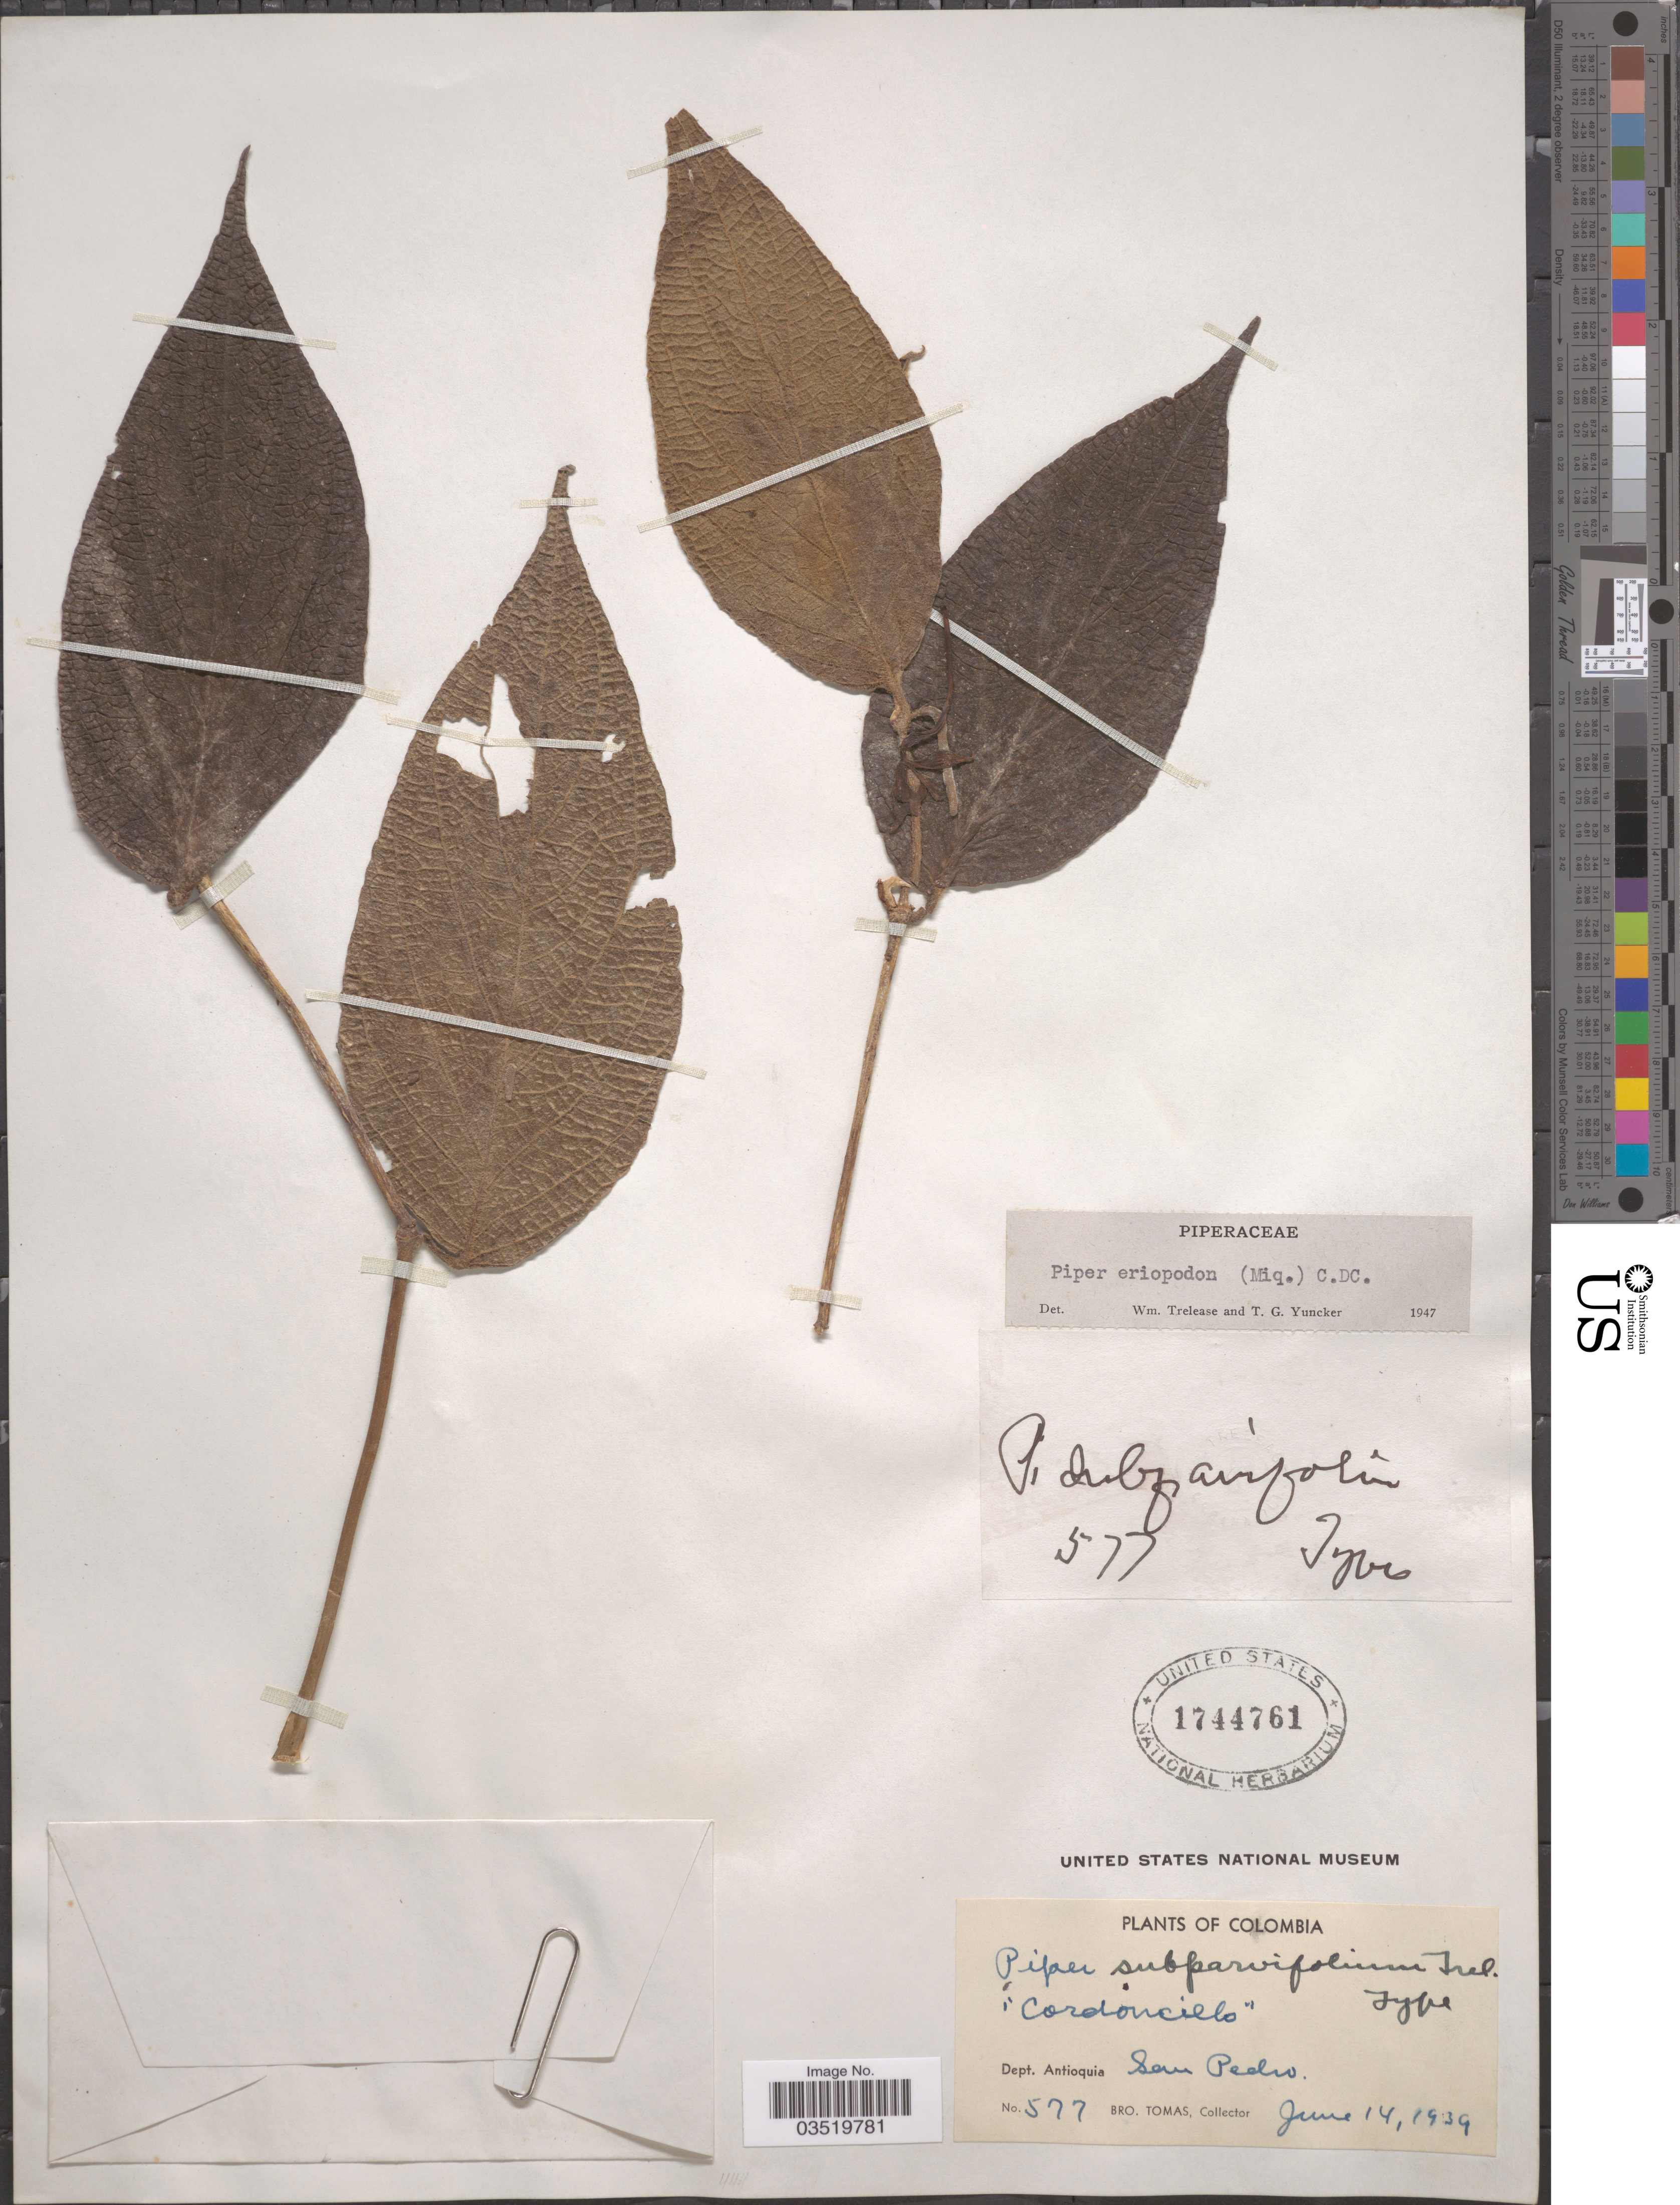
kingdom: Plantae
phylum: Tracheophyta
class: Magnoliopsida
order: Piperales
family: Piperaceae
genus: Piper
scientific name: Piper eriopodon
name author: C. DC.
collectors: B. Tomas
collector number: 577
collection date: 1939-06-14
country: Colombia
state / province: Antioquia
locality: Dept. Antioquia. San Pedro.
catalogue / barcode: US 1744761